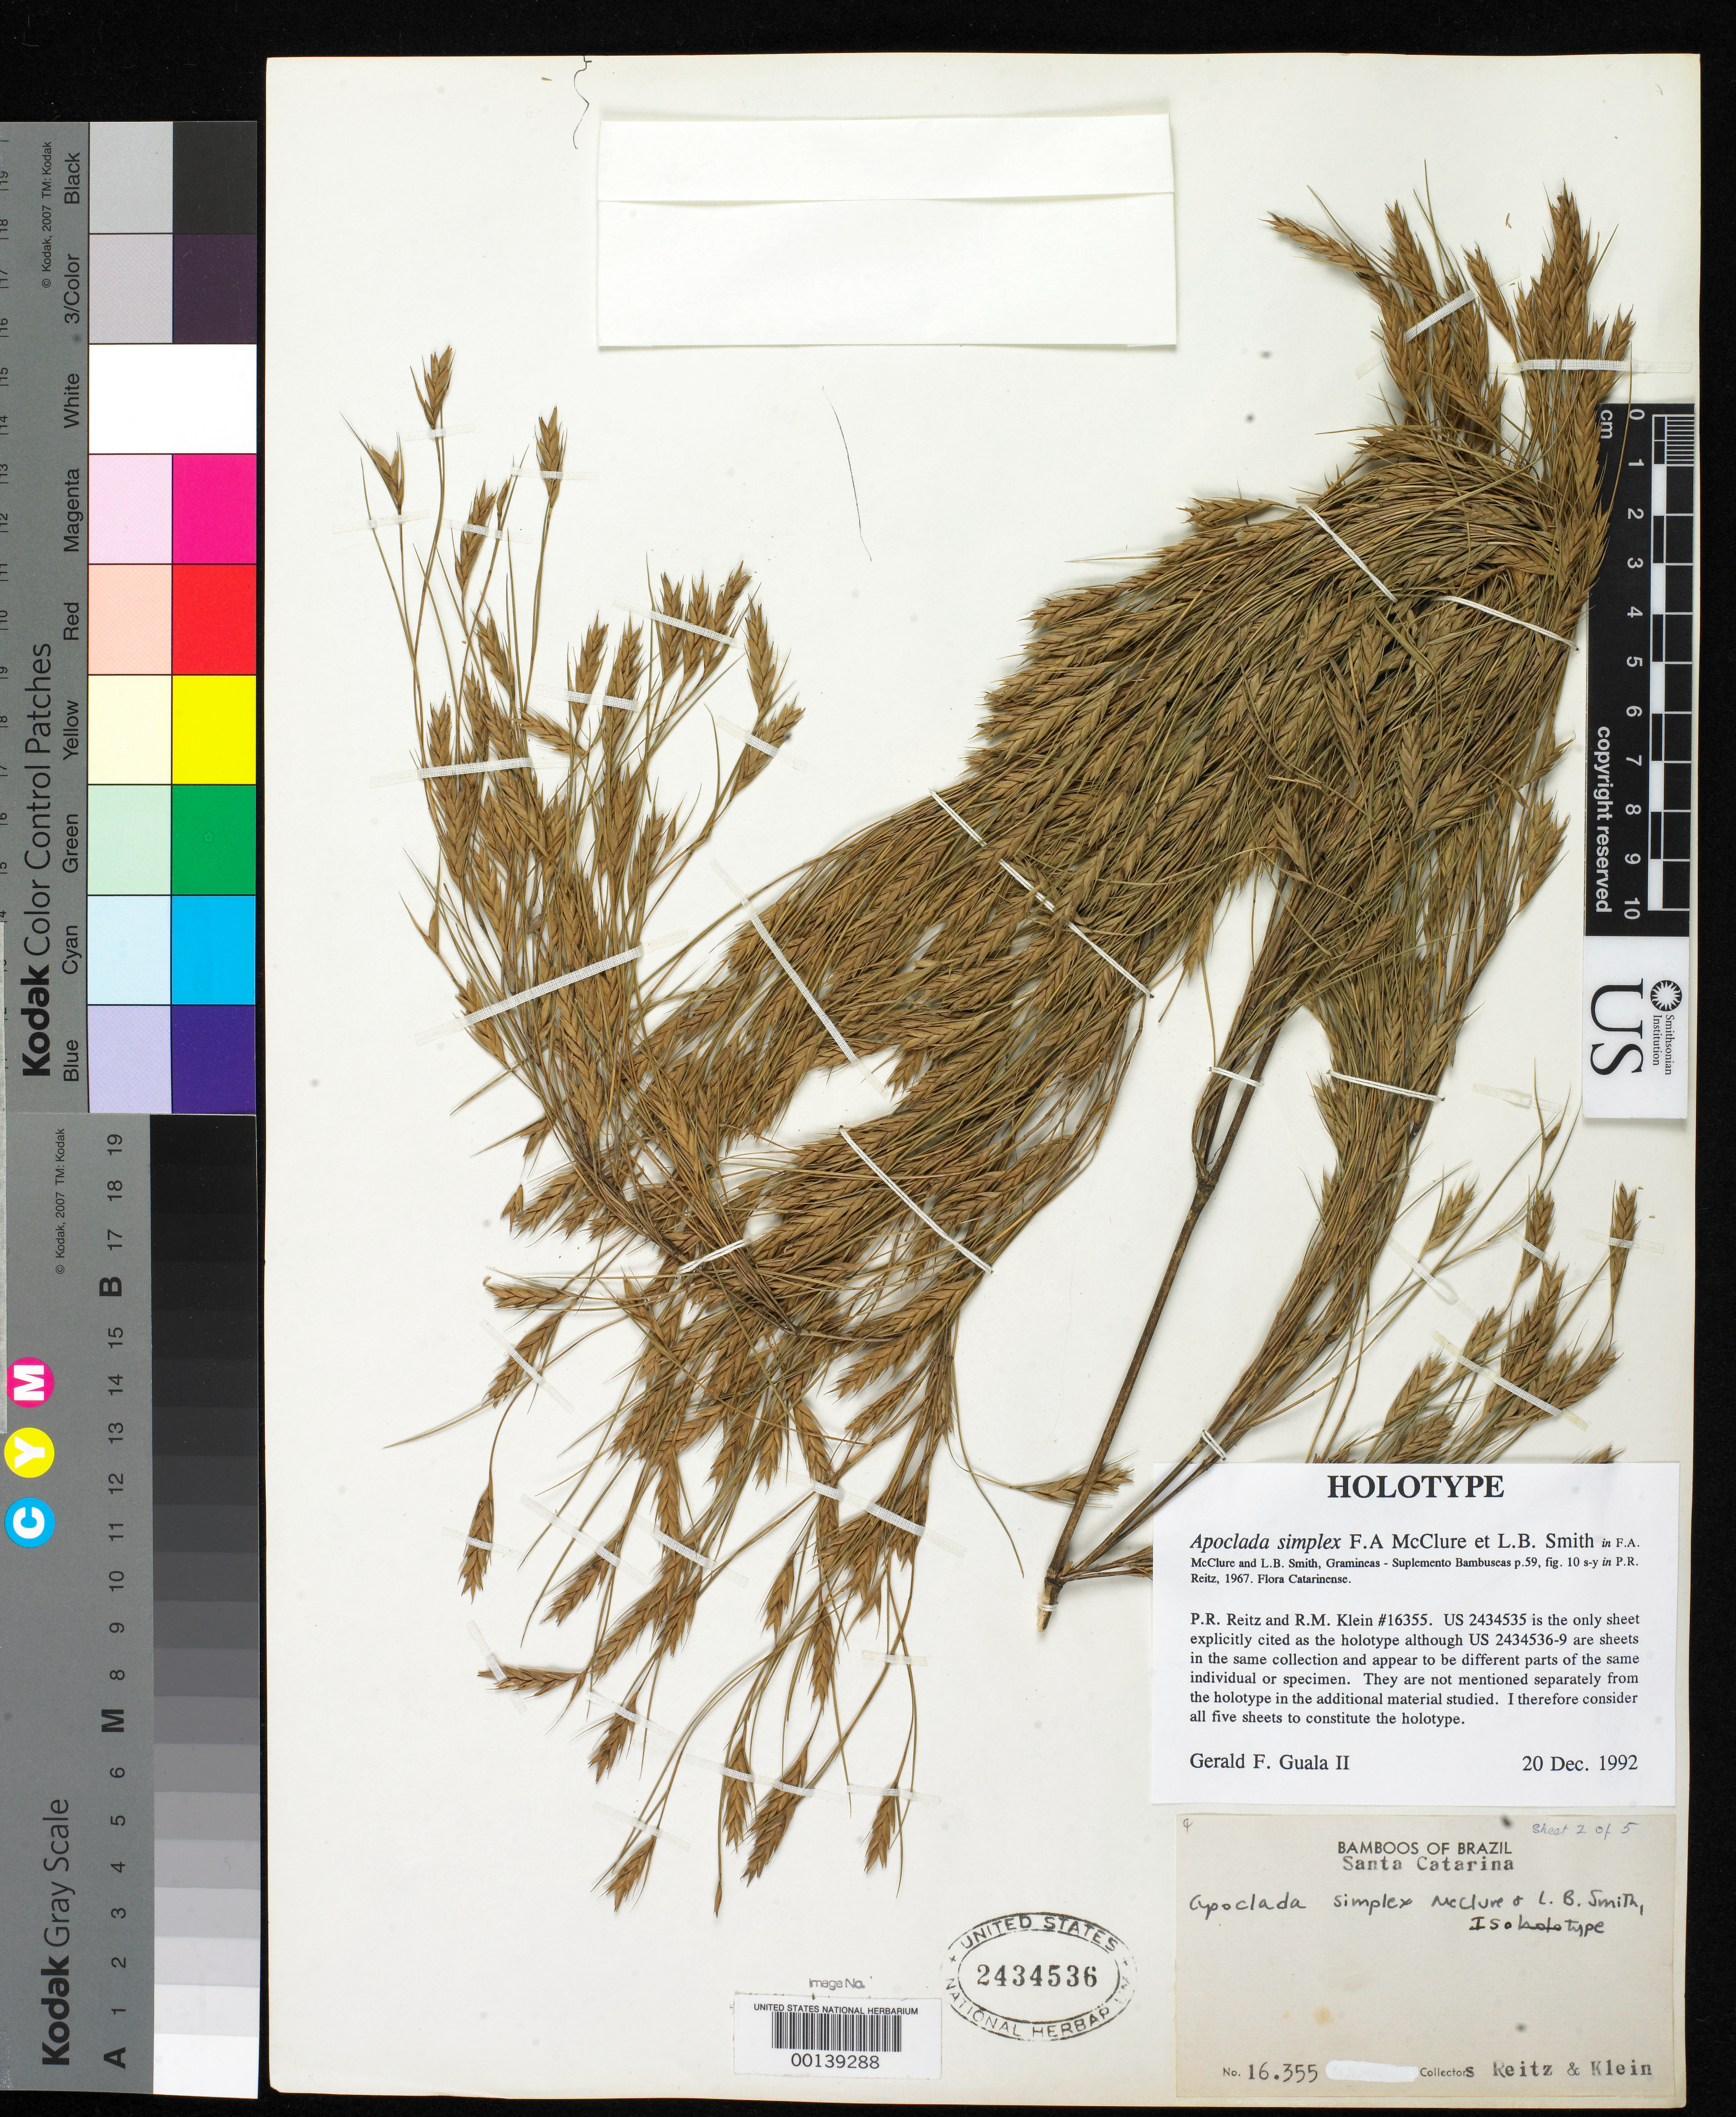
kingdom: Plantae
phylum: Tracheophyta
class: Liliopsida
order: Poales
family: Poaceae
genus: Apoclada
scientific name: Apoclada simplex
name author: McClure & L.B. Sm. in Reitz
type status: Holotype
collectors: R. Reitz & R. M. Klein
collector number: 16355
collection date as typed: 27 Dec 1963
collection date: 1963-12-27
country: Brazil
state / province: Santa Catarina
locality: Palmares, Campos Novos.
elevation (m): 900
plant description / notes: Protologue explicity (and only) cites US 2434535 as "holotypus speciei" but a series of 5 consecutively numbered sheets (USNH 2434535-2434539) are cross-annotated "sheet 1 of 5", "2 of 5", etc. and all were originally annotated "holotype" (sheets 2-5 altered at some later date to "isotype"). See annotation by G.F. Guala II (1992), concluding all 5 sheets comprise a single holotype.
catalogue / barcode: US 2434536